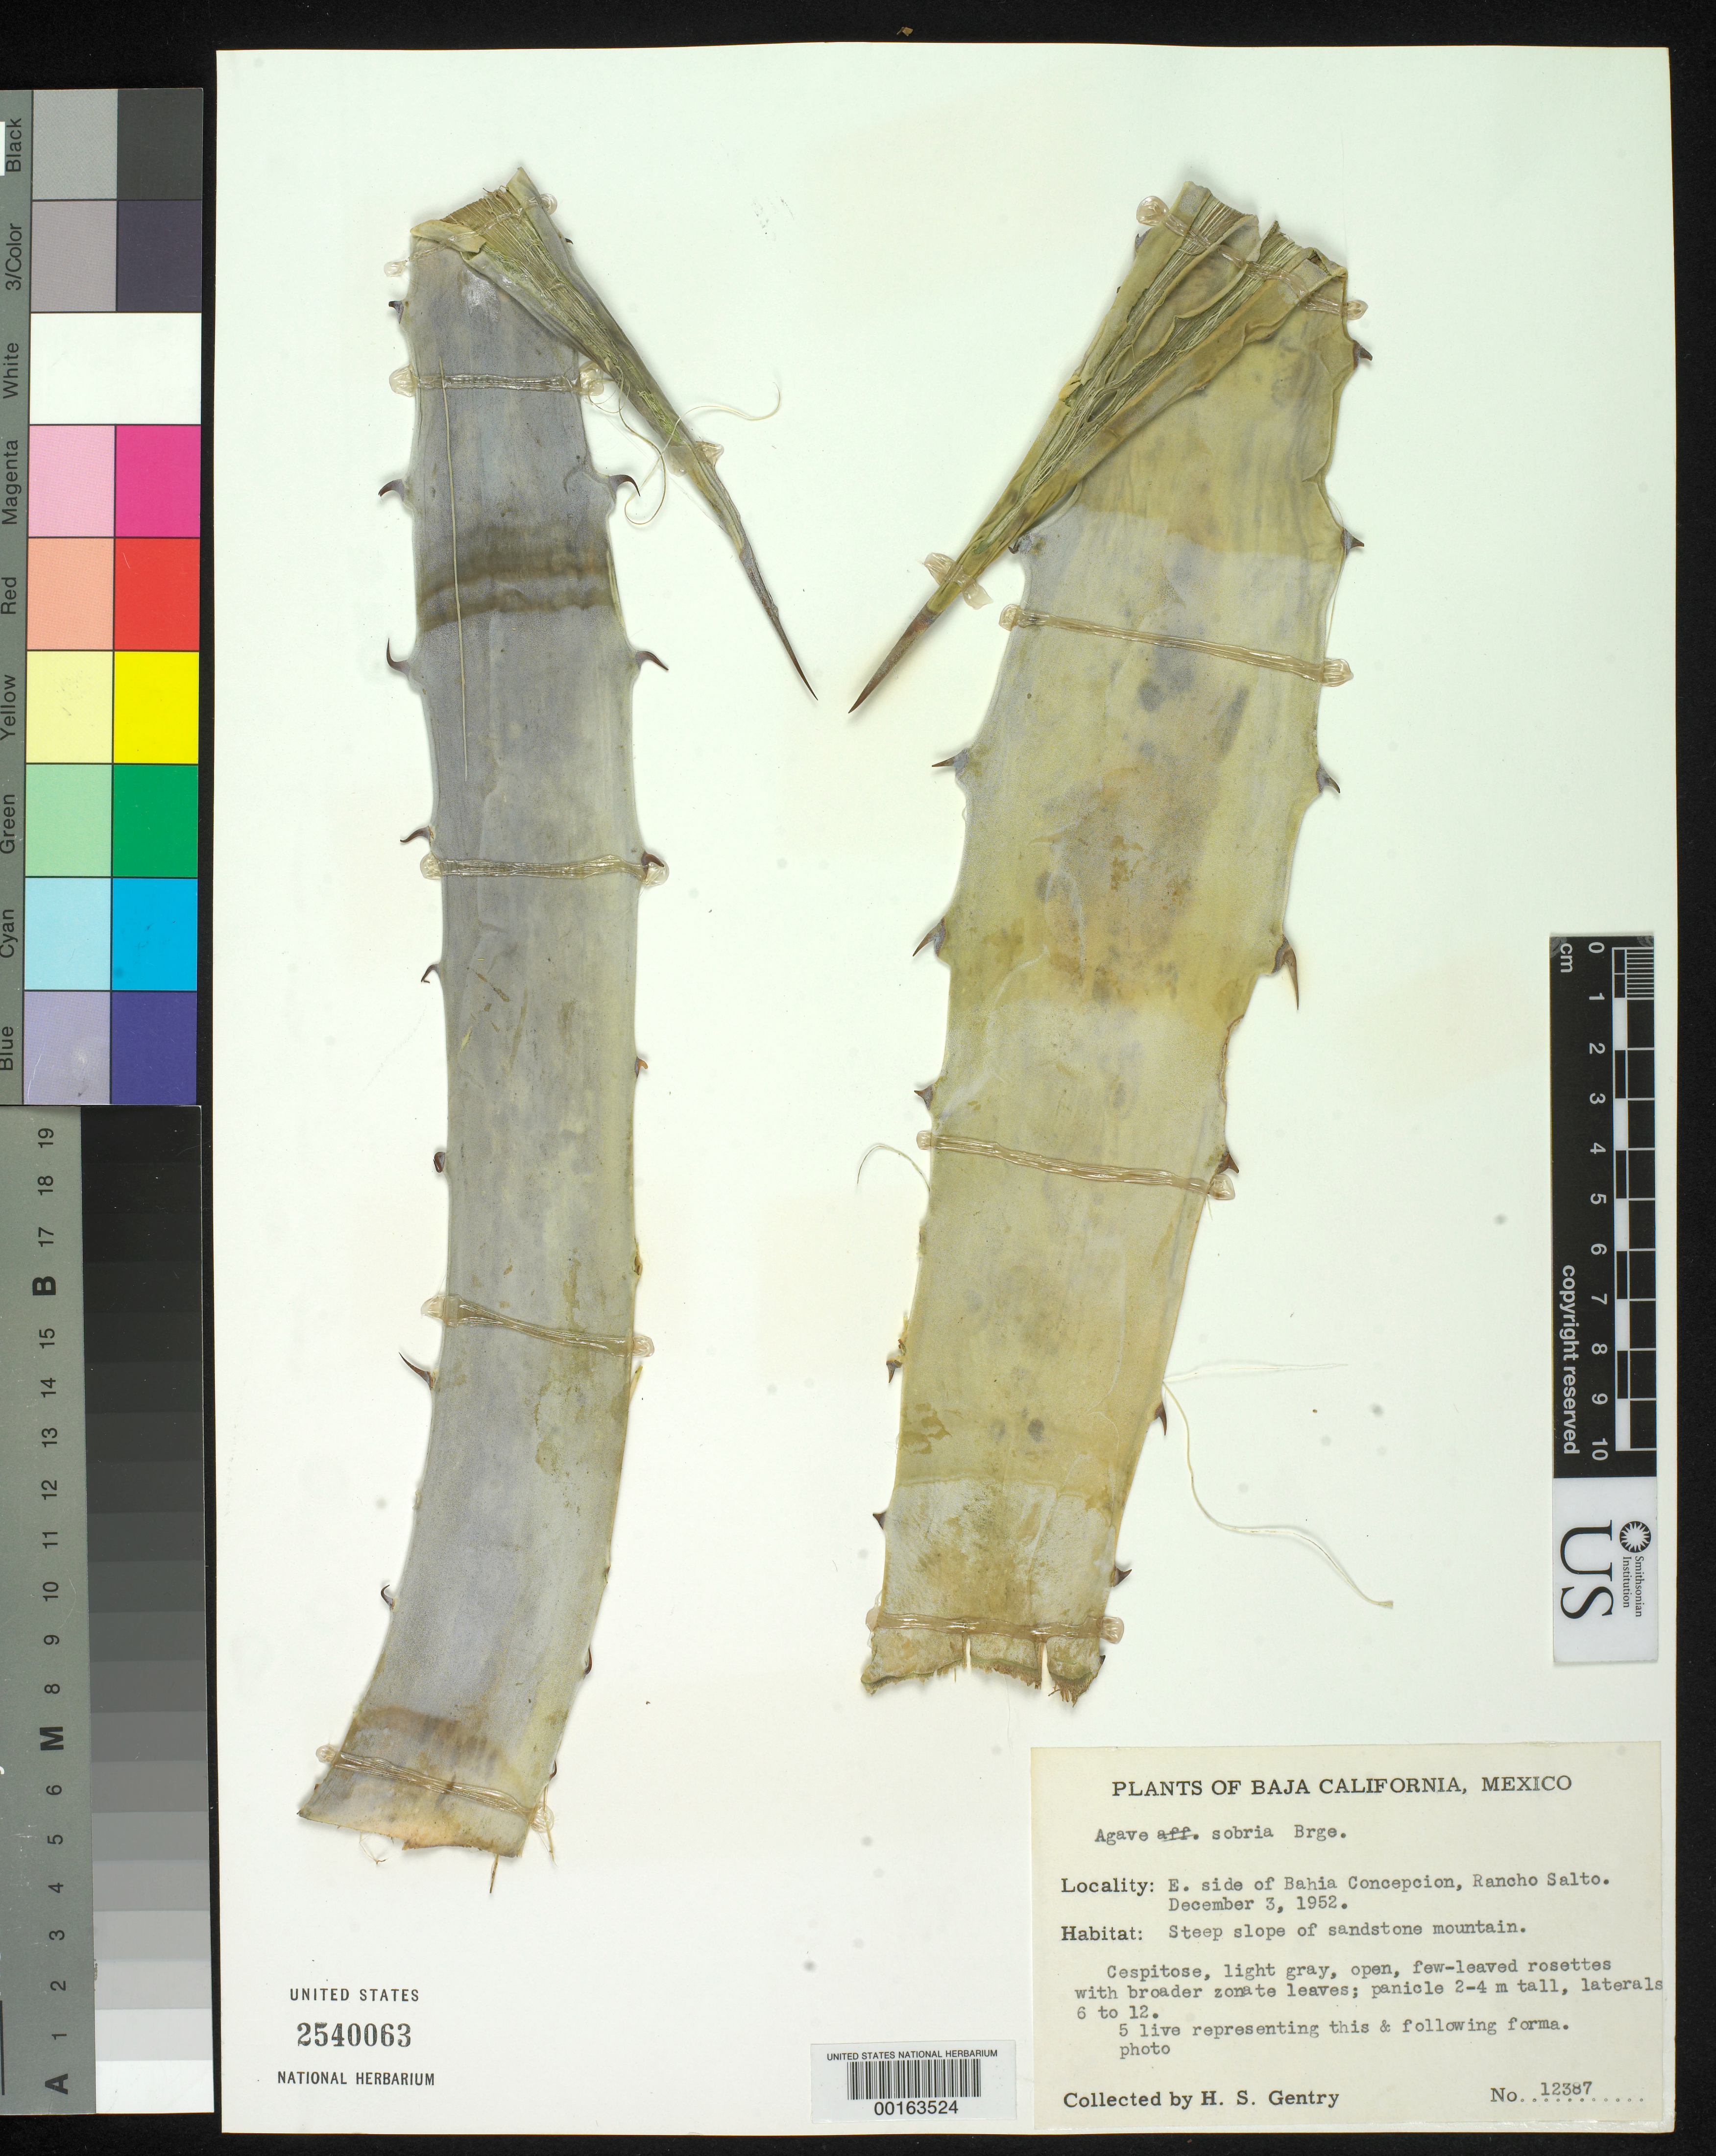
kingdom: Plantae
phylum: Tracheophyta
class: Liliopsida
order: Asparagales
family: Asparagaceae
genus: Agave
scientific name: Agave sobria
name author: Brandegee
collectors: H. S. Gentry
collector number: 12387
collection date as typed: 03 Dec 1952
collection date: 1952-12-03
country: Mexico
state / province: Baja California Sur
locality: E side of Bahia Concepcion, Rancho Salto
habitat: Steep slope of sandstone mountain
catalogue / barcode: US 2540063